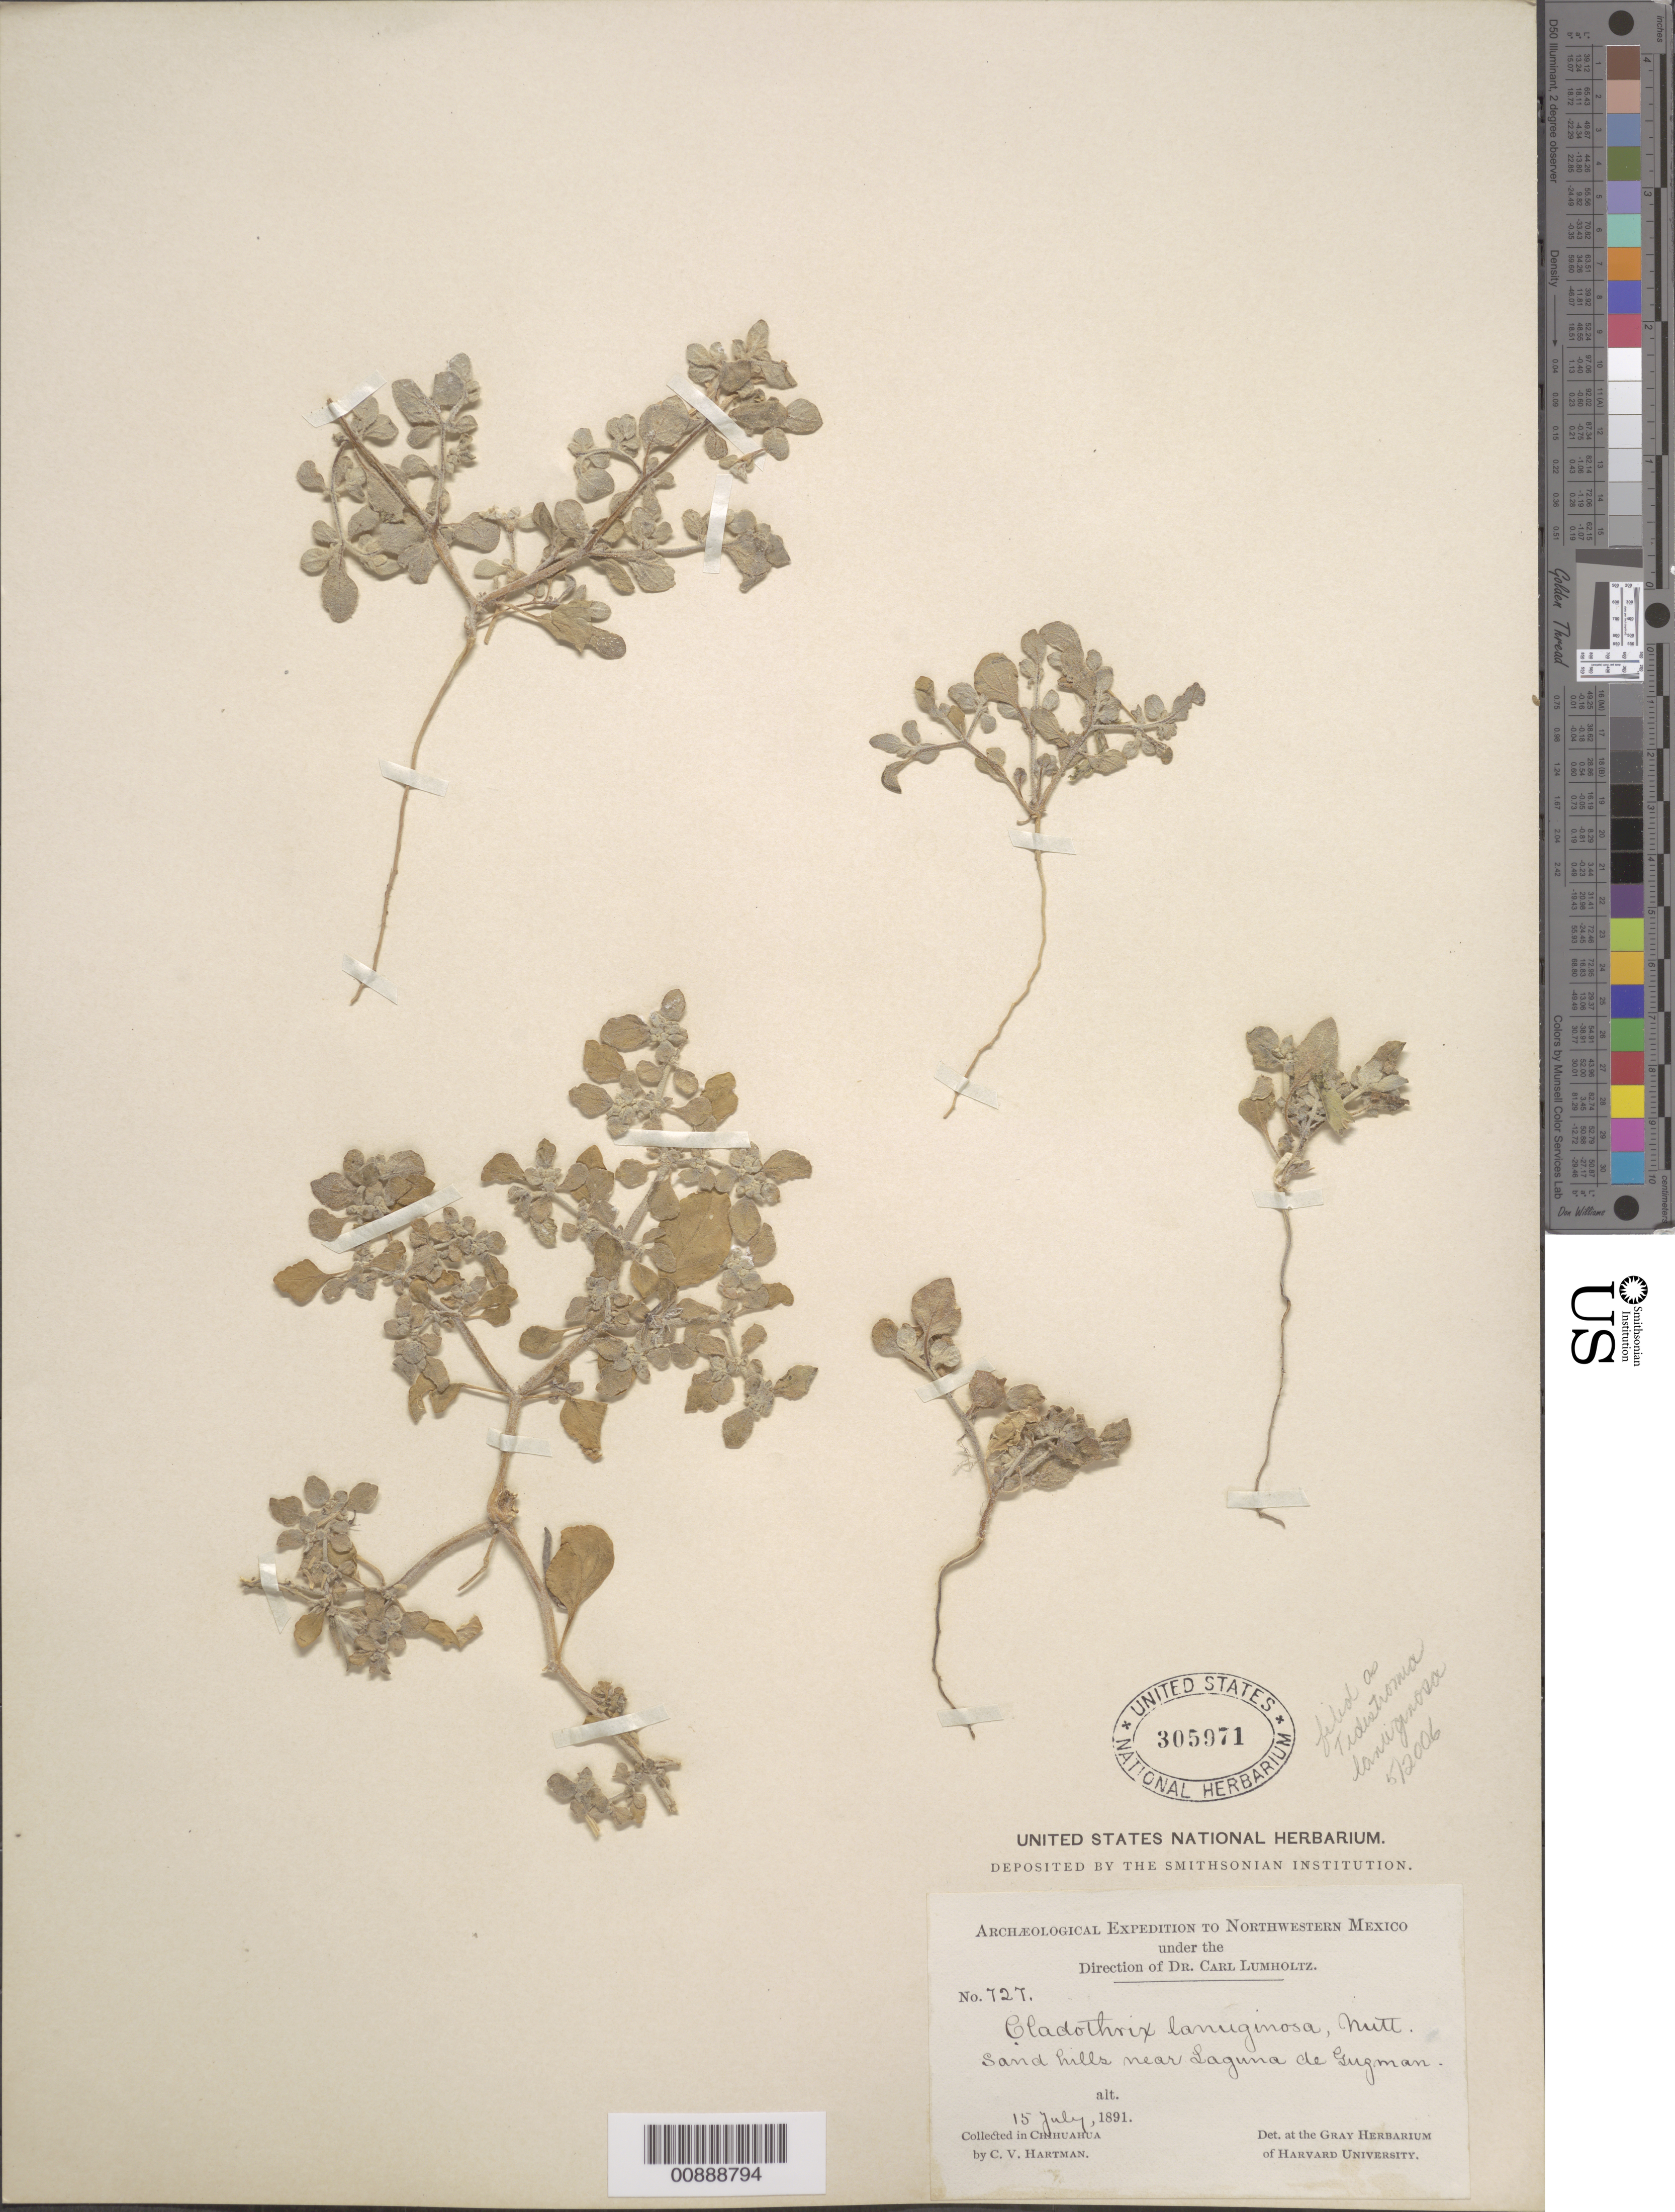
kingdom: Plantae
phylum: Tracheophyta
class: Magnoliopsida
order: Caryophyllales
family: Amaranthaceae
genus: Tidestromia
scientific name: Tidestromia lanuginosa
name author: (Nutt.) Standl.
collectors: C. V. Hartman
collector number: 727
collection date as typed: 15 Jul 1891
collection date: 1891-07-15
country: Mexico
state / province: Chihuahua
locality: Near Laguna de Guzmán, Chihuahua.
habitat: Sand hills.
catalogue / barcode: US 305971